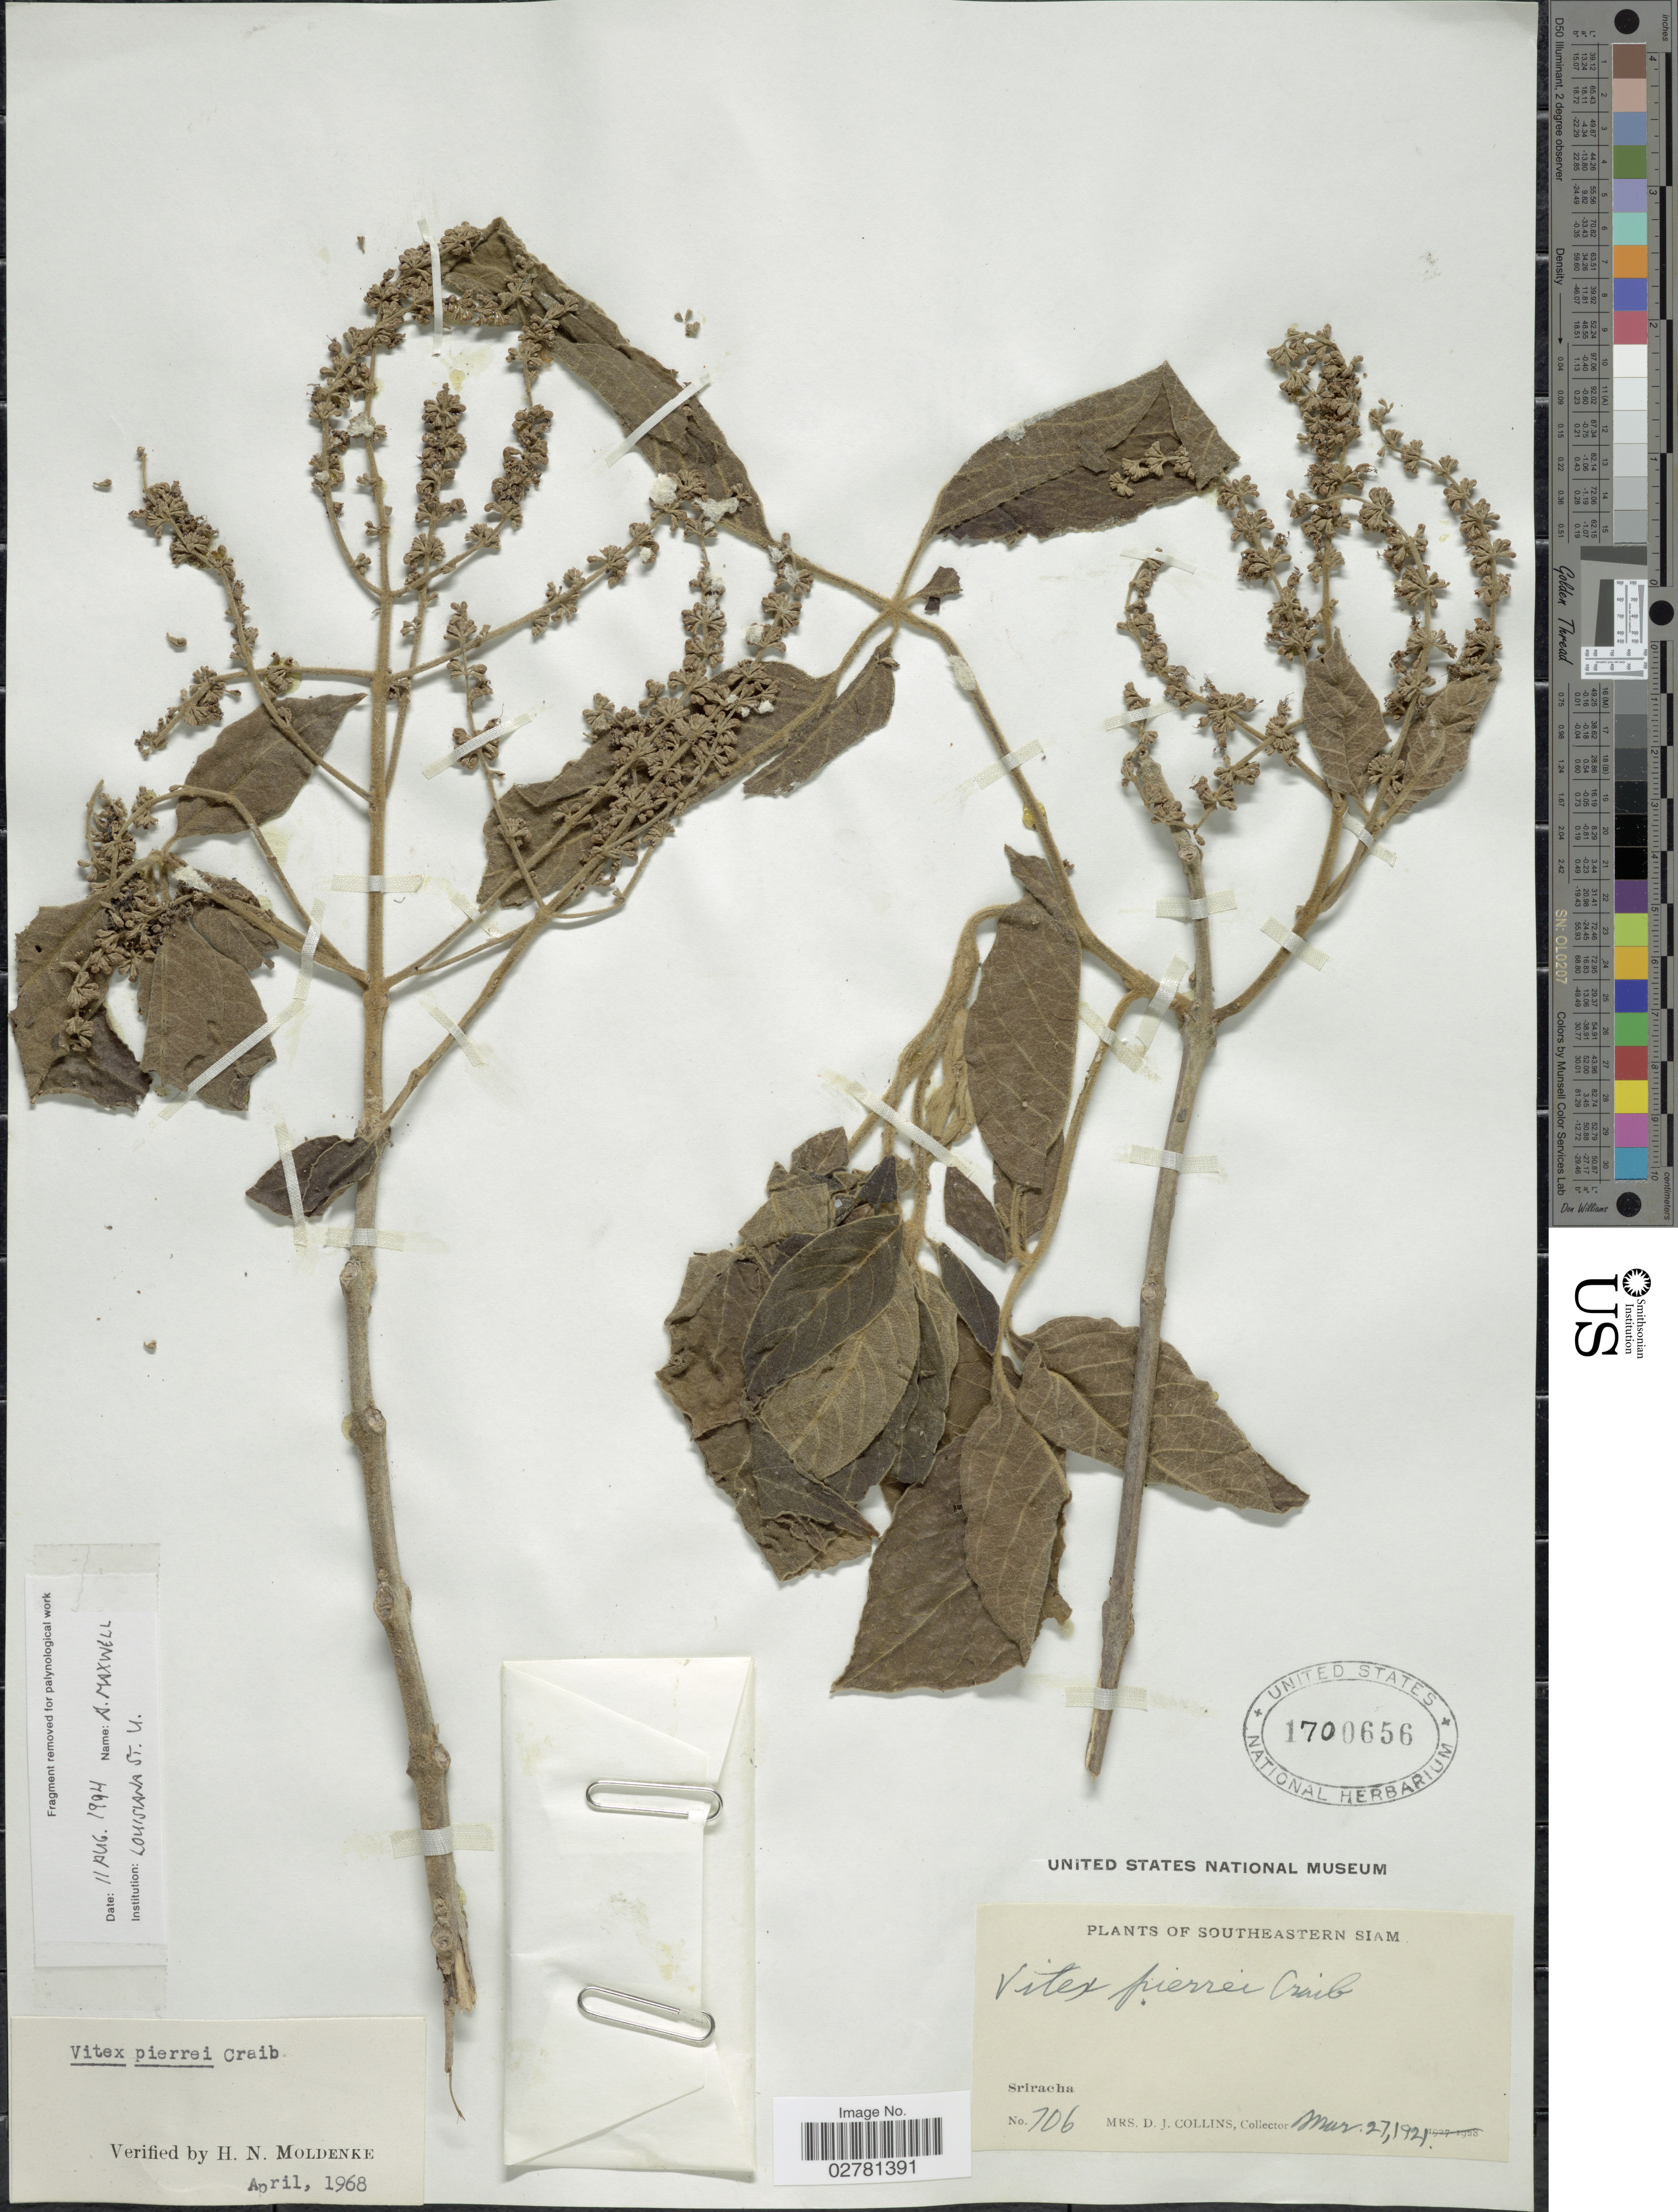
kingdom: Plantae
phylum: Tracheophyta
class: Magnoliopsida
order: Lamiales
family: Lamiaceae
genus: Vitex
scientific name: Vitex pierrei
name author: Craib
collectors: Mrs. D. J. Collins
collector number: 106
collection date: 1921-03-27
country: Thailand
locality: Southeastern Siam. Sriracha.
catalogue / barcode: US 1700656